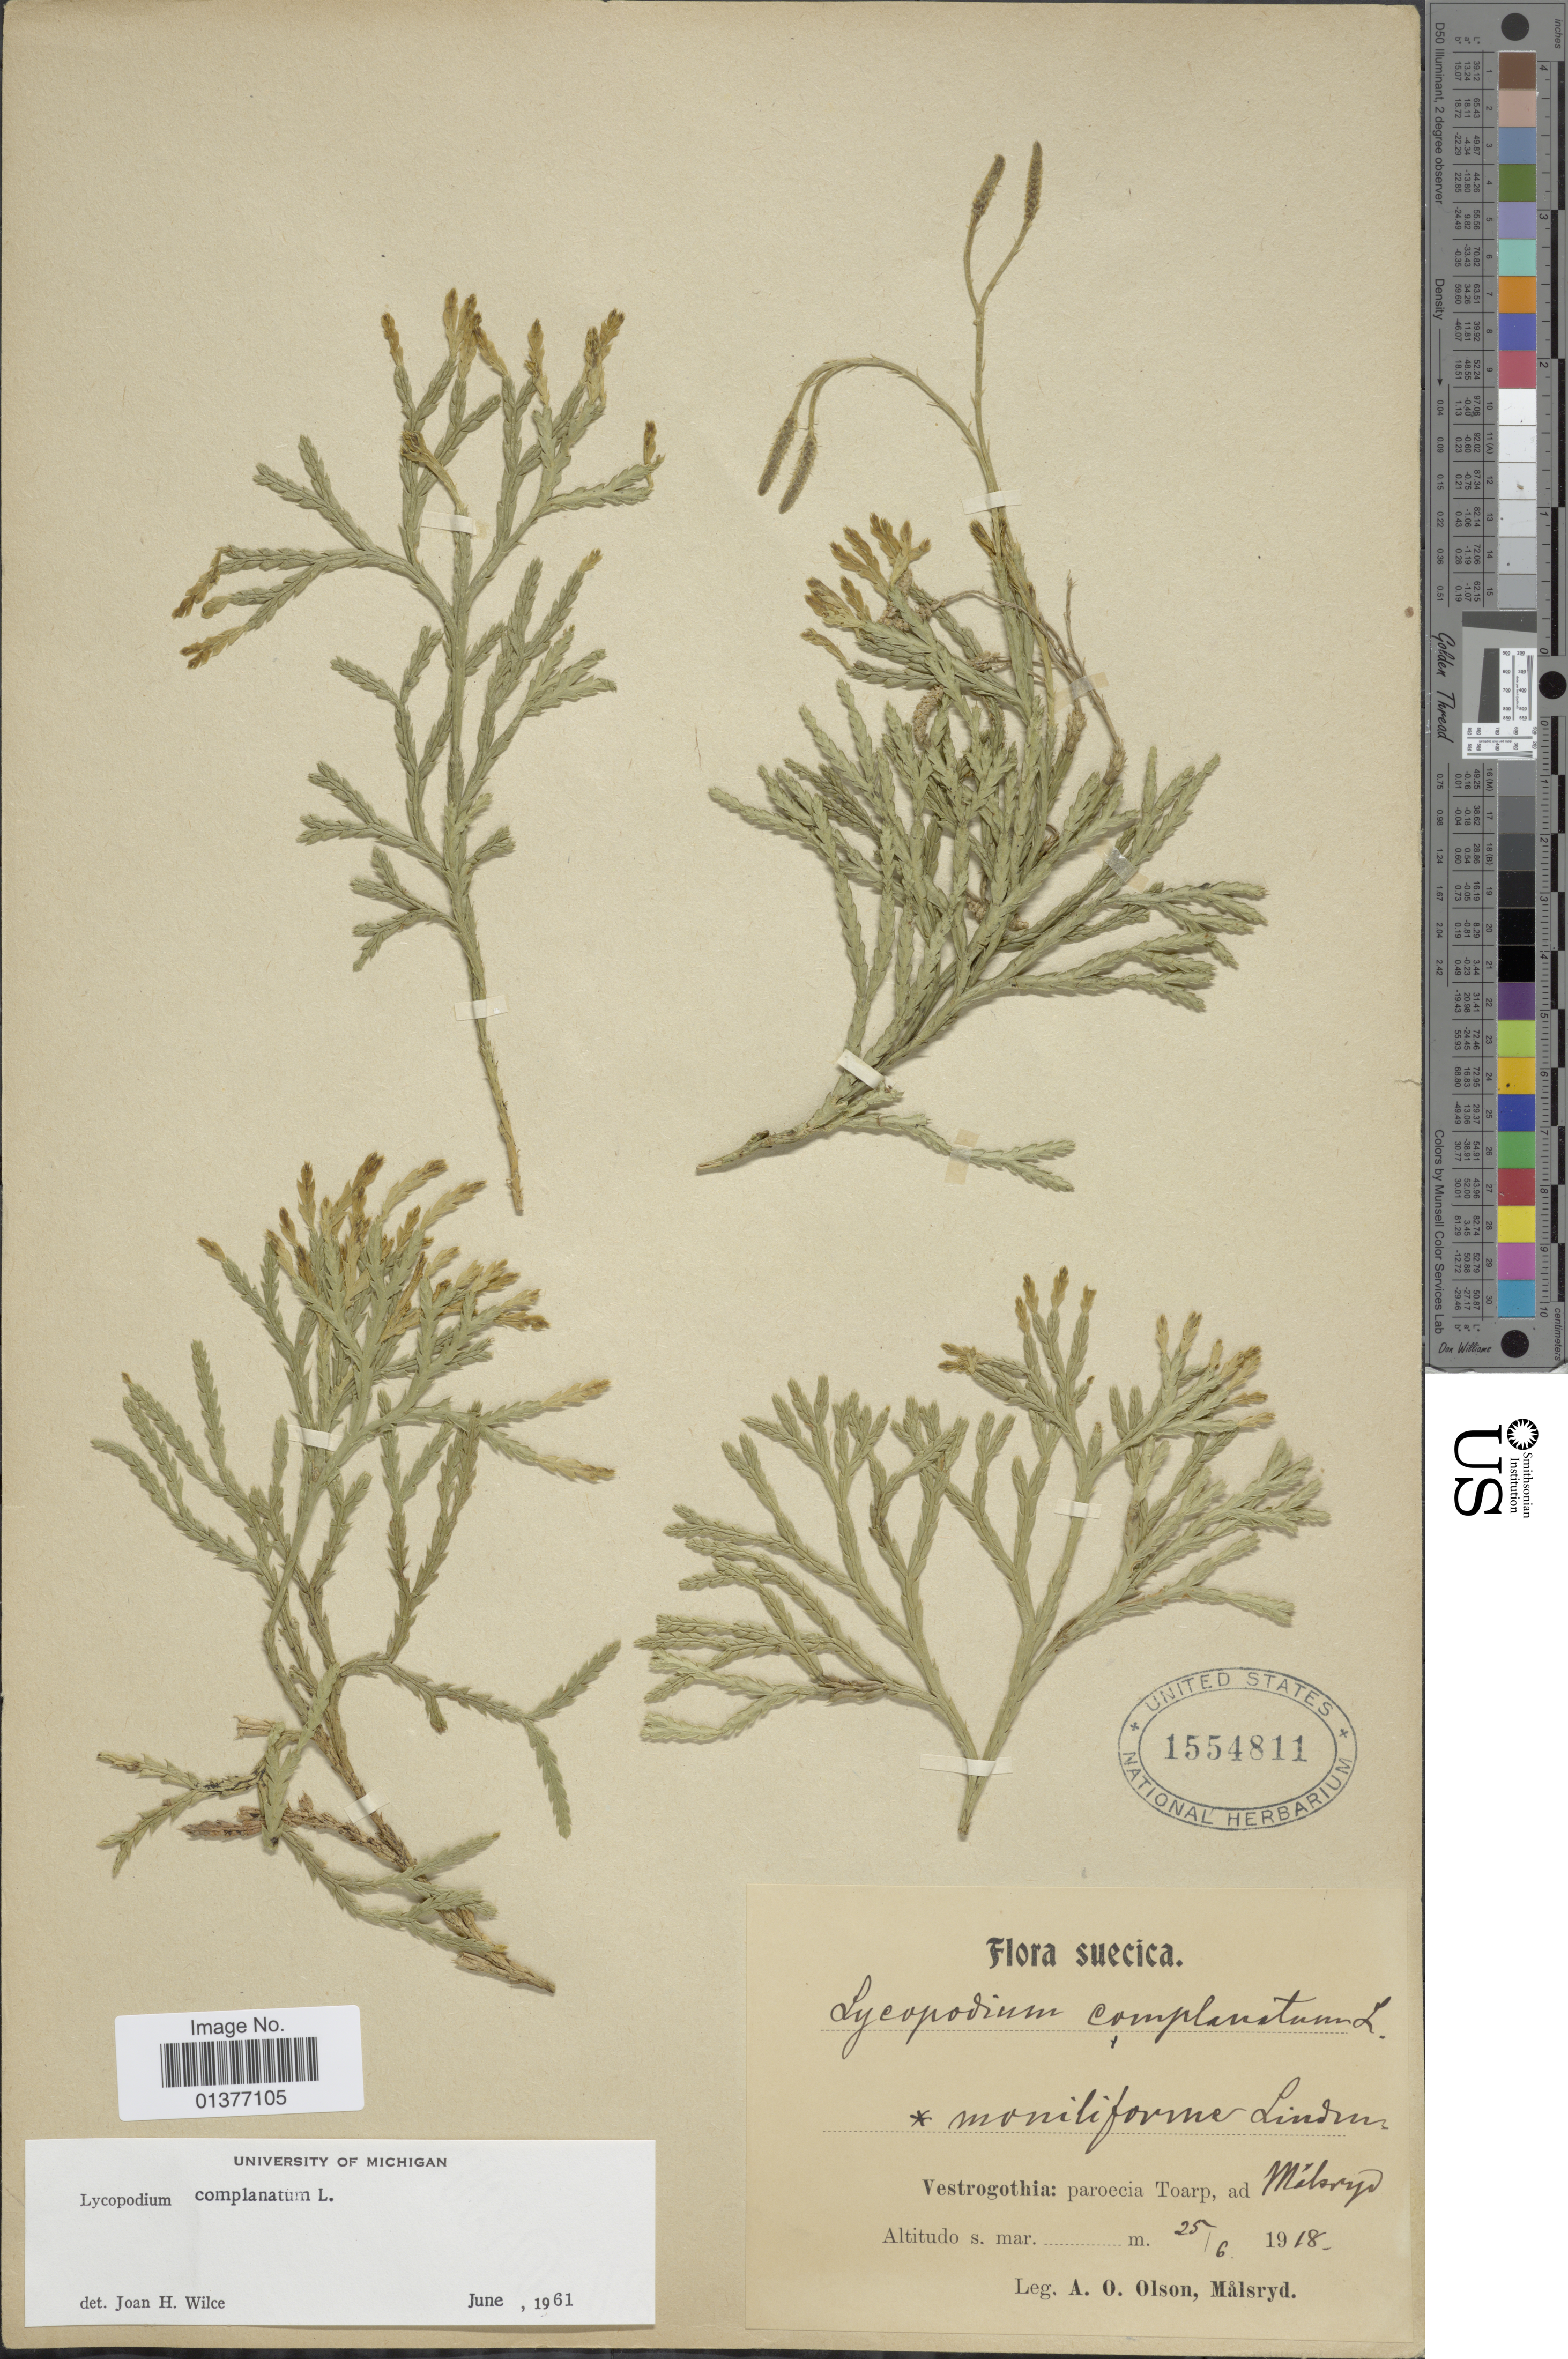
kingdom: Plantae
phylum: Tracheophyta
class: Lycopodiopsida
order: Lycopodiales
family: Lycopodiaceae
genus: Diphasiastrum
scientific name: Diphasiastrum complanatum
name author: (L.) Holub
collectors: A. Olson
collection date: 1918-06-25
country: Sweden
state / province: Västra Götaland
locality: Toarp sn., Målsryd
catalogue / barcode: US 1554811